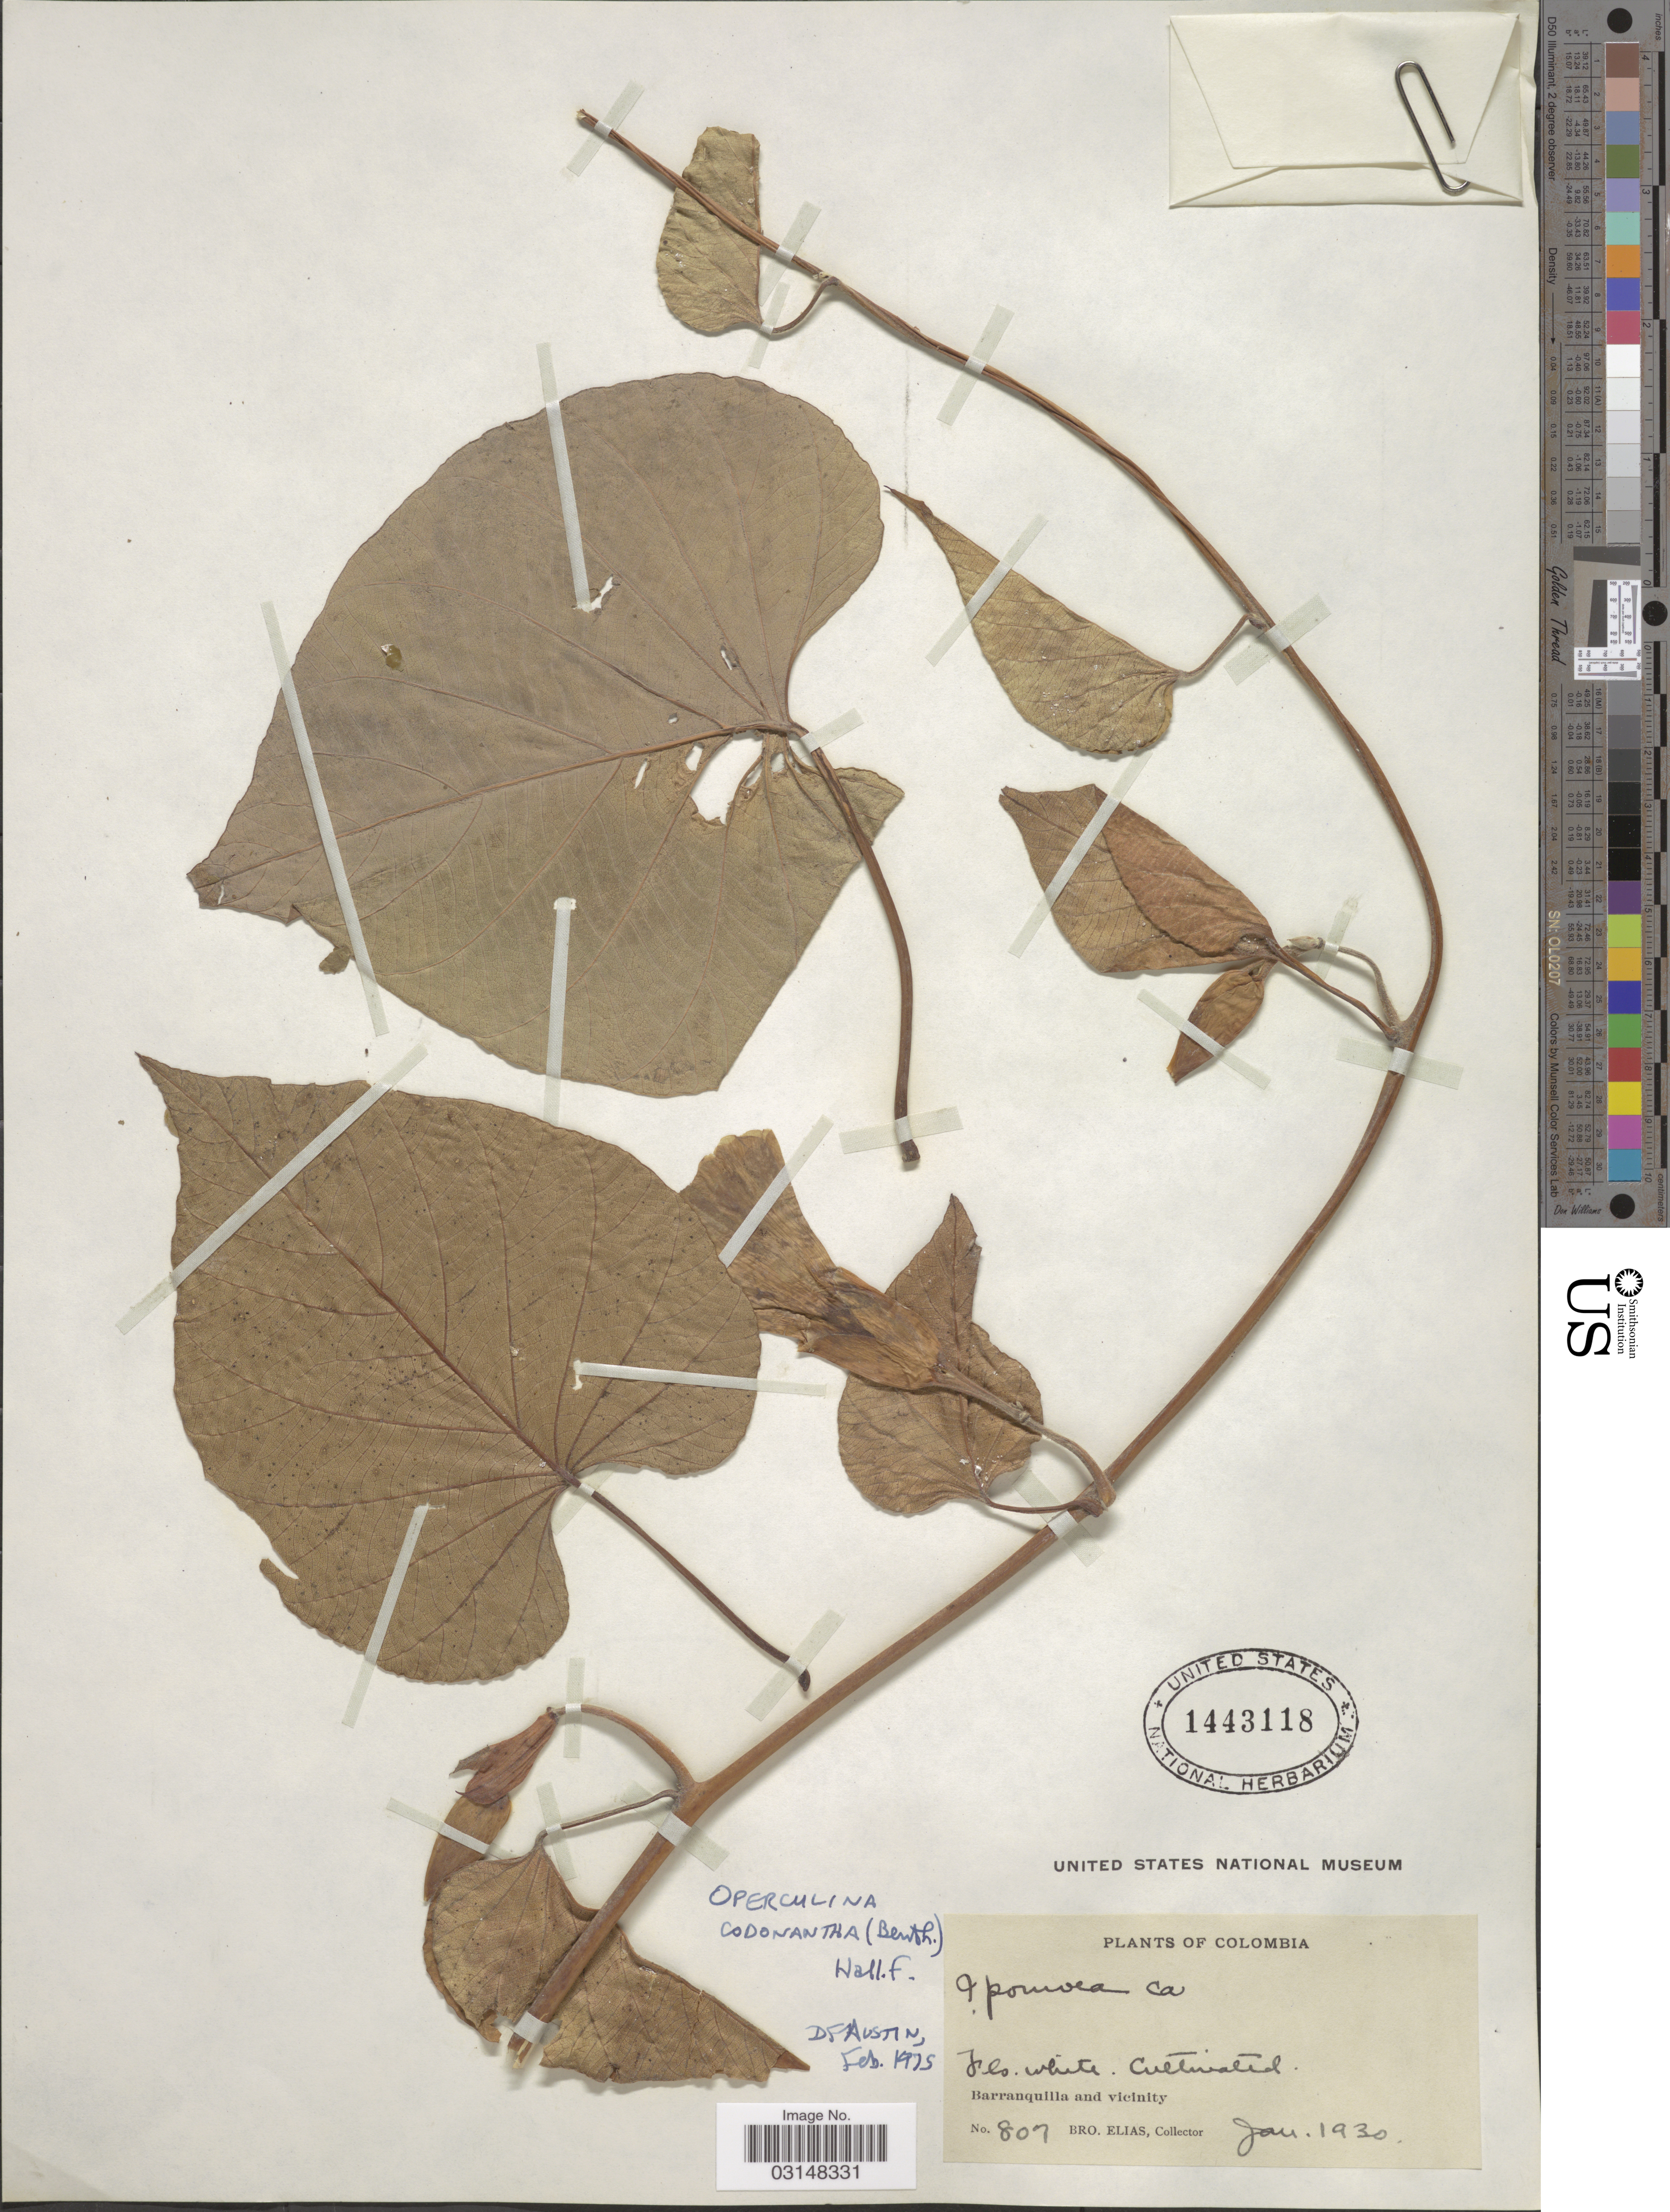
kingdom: Plantae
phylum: Tracheophyta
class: Magnoliopsida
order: Solanales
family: Convolvulaceae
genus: Operculina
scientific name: Operculina codonantha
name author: (Benth.) Hallier f.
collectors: Bro. Elias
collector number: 807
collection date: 1930-01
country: Colombia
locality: Barranquilla and vicinity.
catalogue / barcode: US 1443118